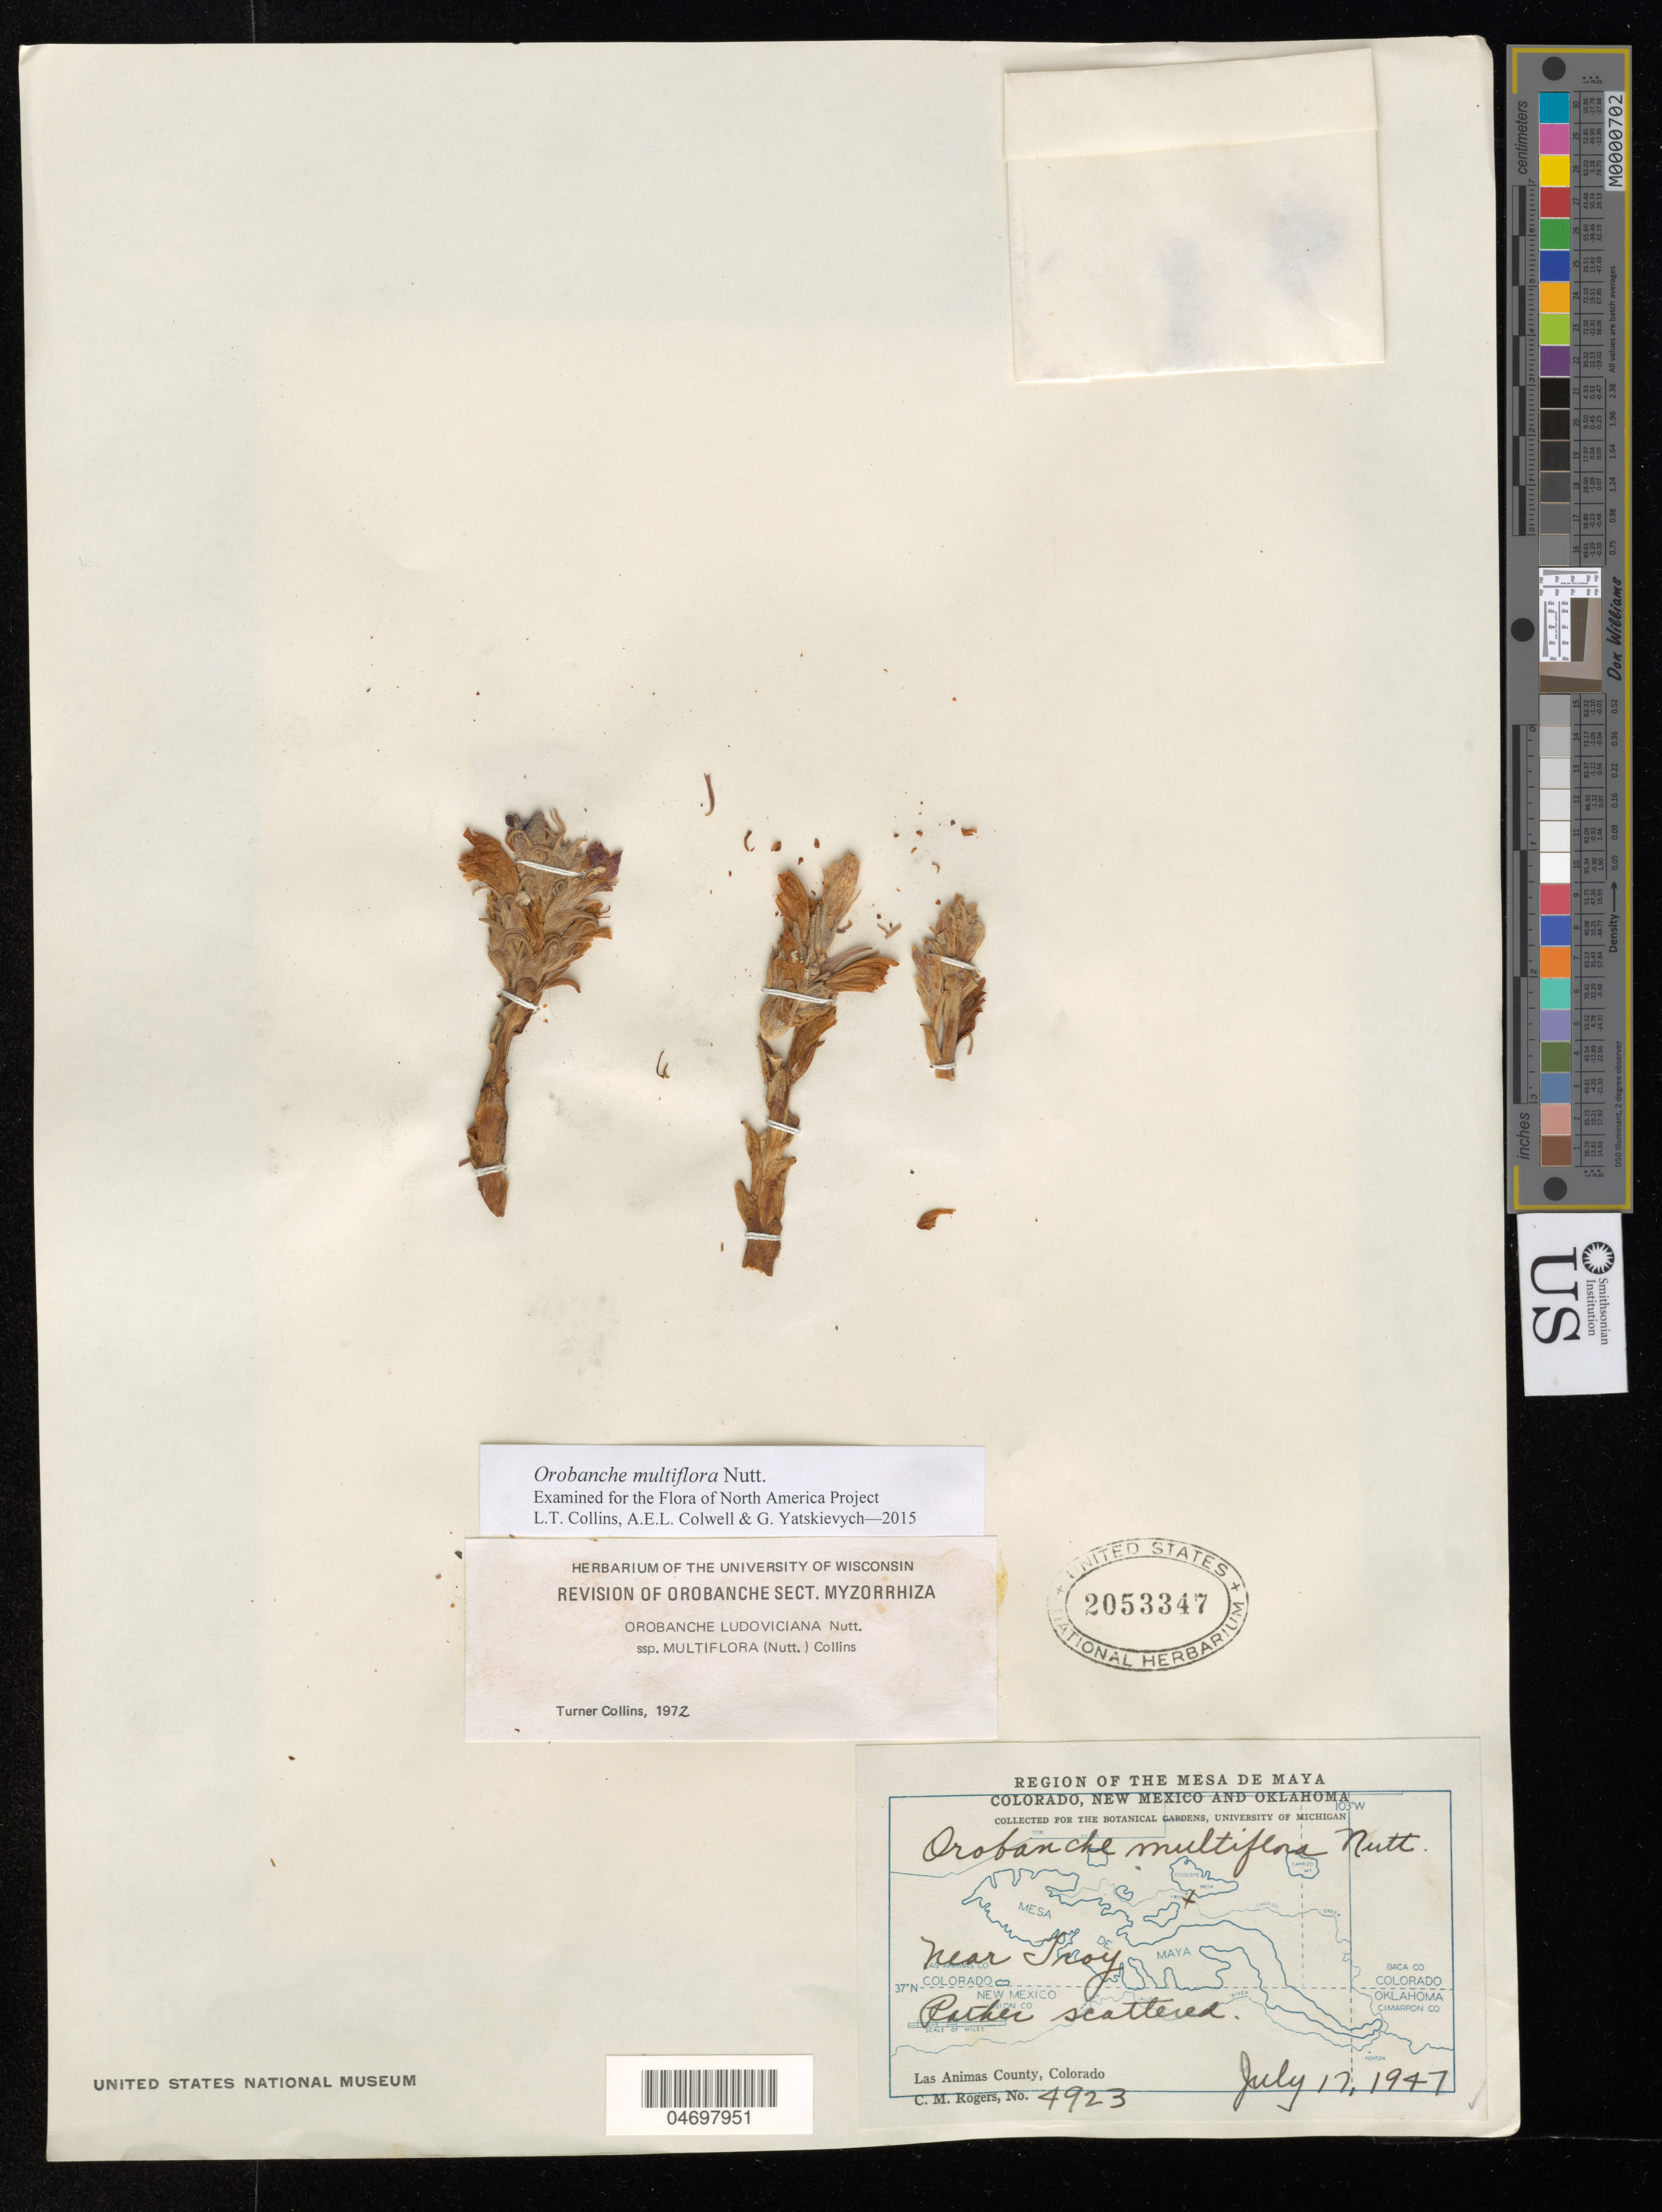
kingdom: Plantae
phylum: Tracheophyta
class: Magnoliopsida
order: Lamiales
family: Orobanchaceae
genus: Orobanche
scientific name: Orobanche multiflora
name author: Nutt.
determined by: Collins, L. T.; Colwell, A. E.; Yatskievych, G. A.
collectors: C. M. Rogers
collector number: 4923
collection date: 1947-07-17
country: United States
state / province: Colorado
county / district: Las Animas Co.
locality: Region of the Mesa de Maya. New Mexico and Oklahoma. Near Troy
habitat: Rather scattered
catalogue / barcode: US 2053347